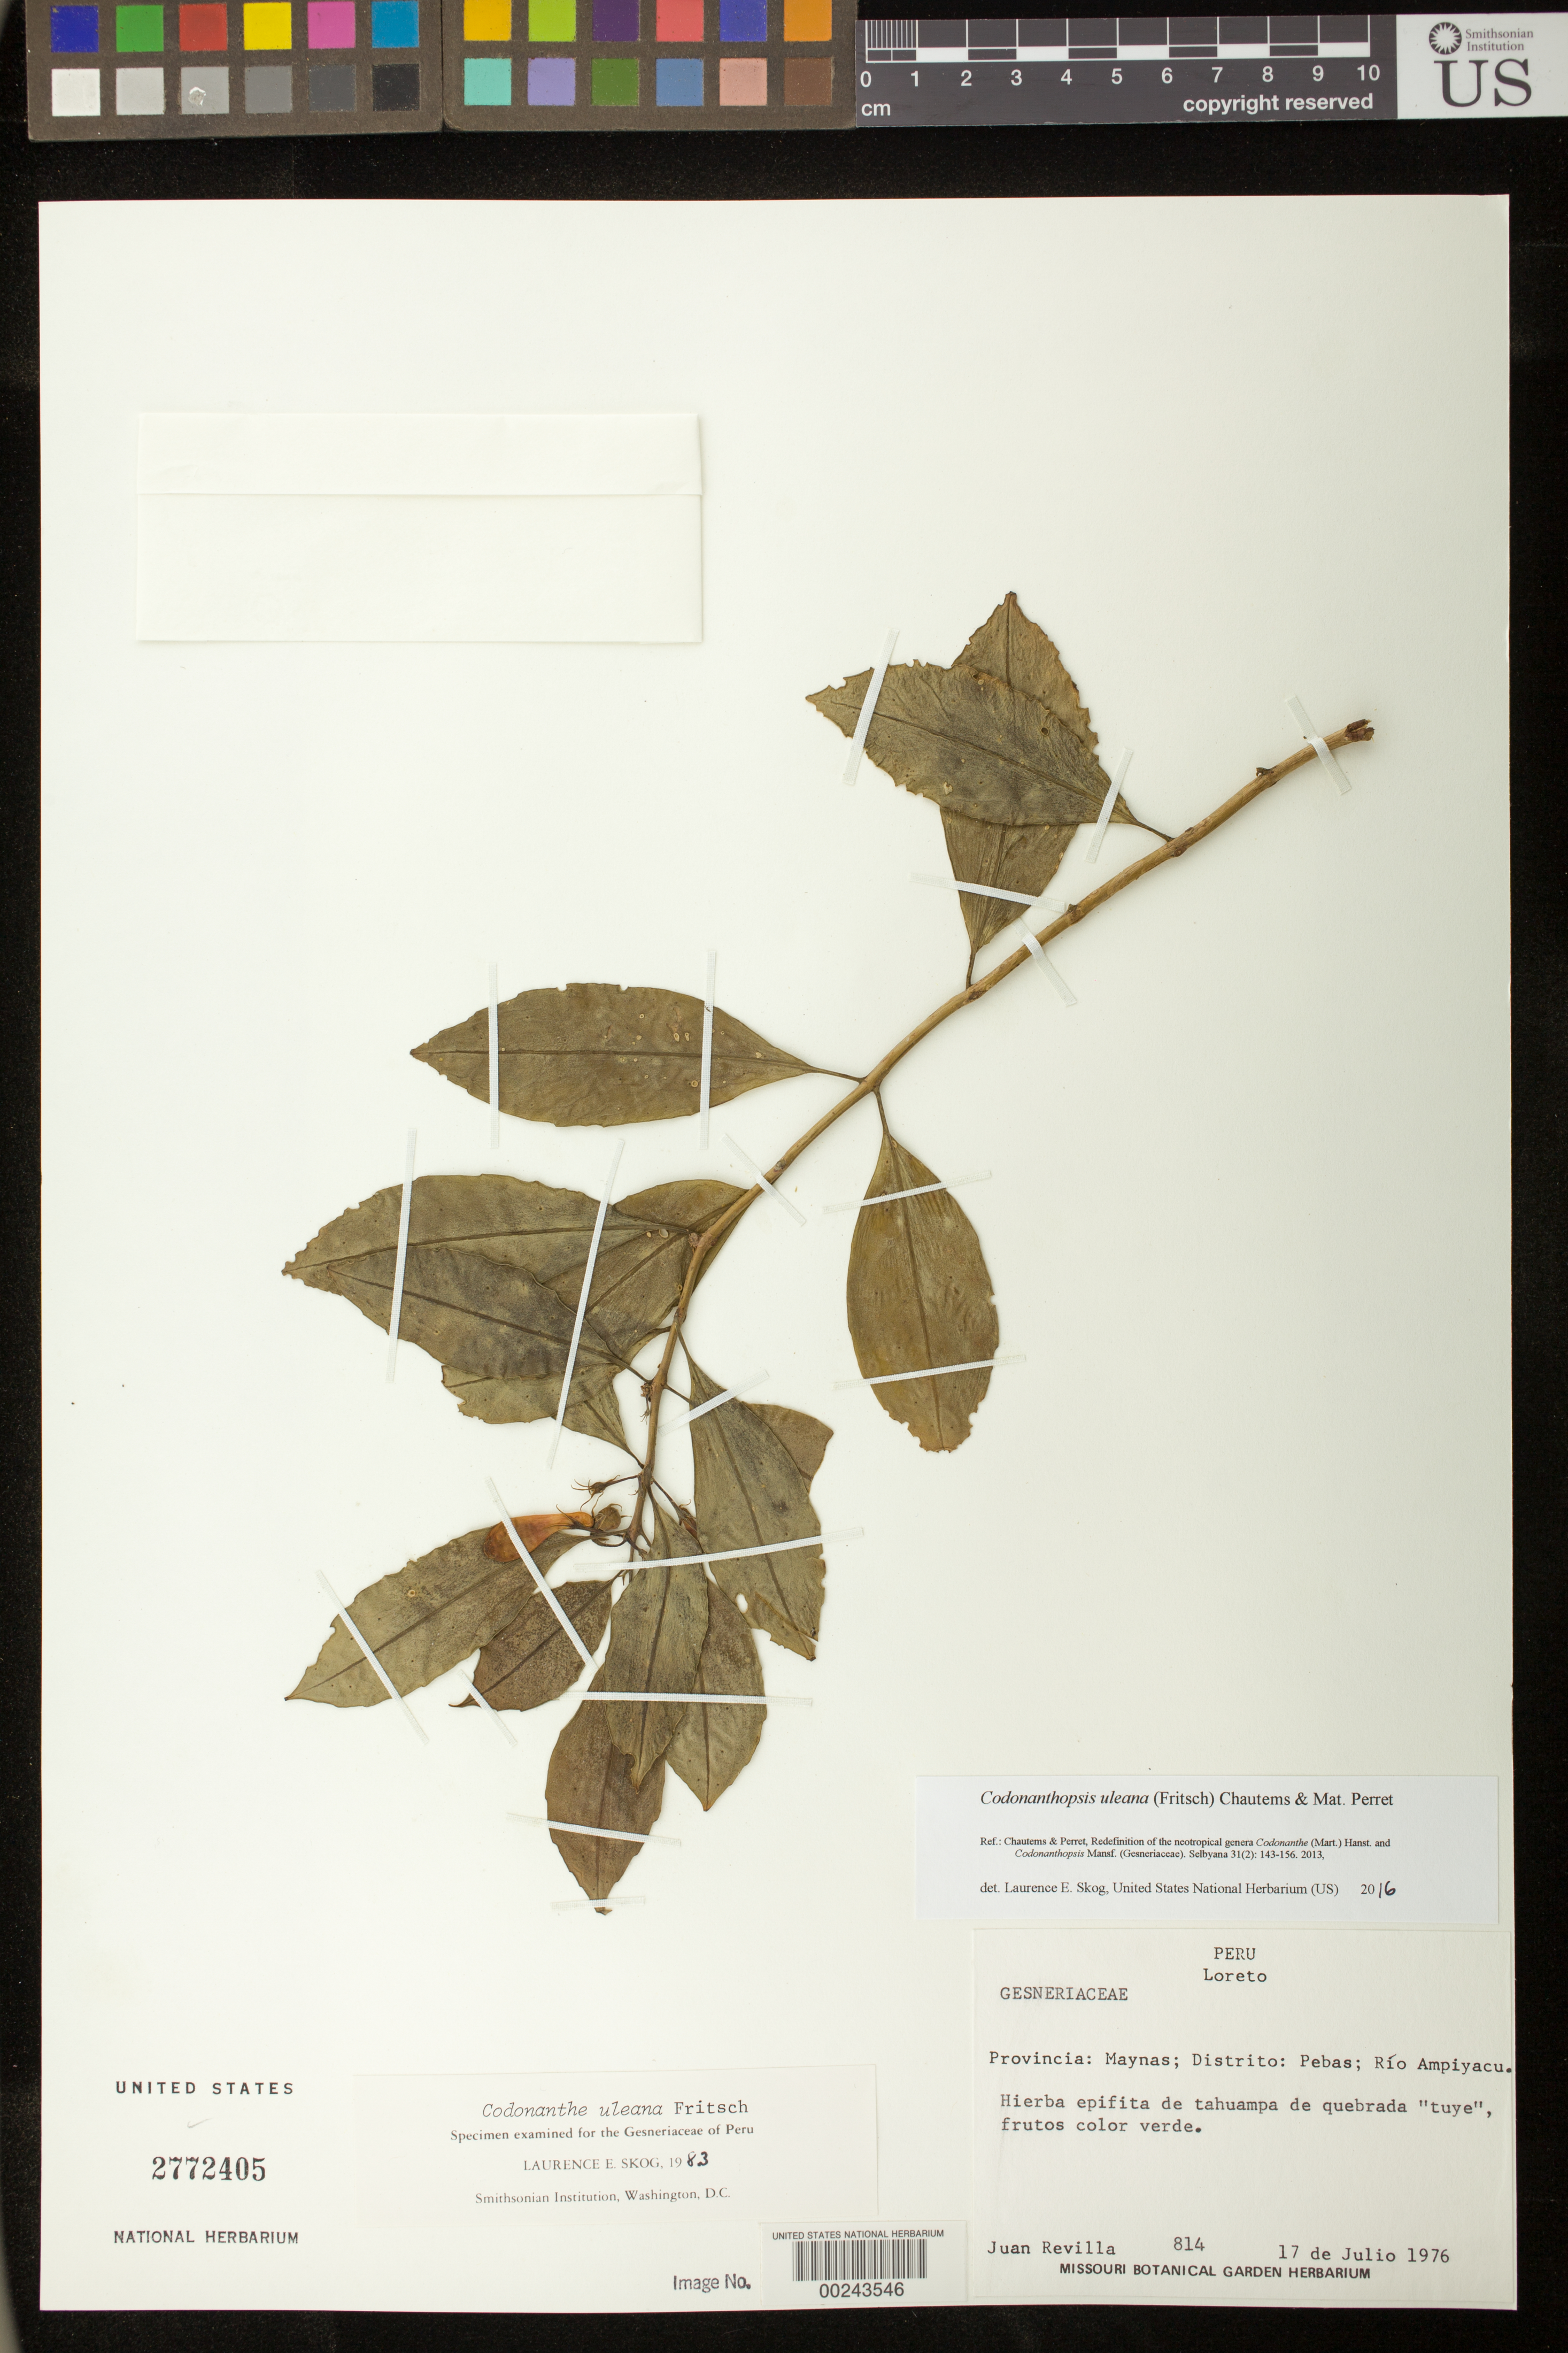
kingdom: Plantae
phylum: Tracheophyta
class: Magnoliopsida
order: Lamiales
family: Gesneriaceae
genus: Codonanthopsis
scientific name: Codonanthopsis uleana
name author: (Fritsch) Chautems & Mat.Perret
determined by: Skog, Laurence E.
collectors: J. Revilla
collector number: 814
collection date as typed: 17 Jul 1976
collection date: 1976-07-17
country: Peru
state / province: Loreto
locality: Prov. Maynas, Dtto. Pebas, Rio Ampiyacu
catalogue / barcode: US 2772405